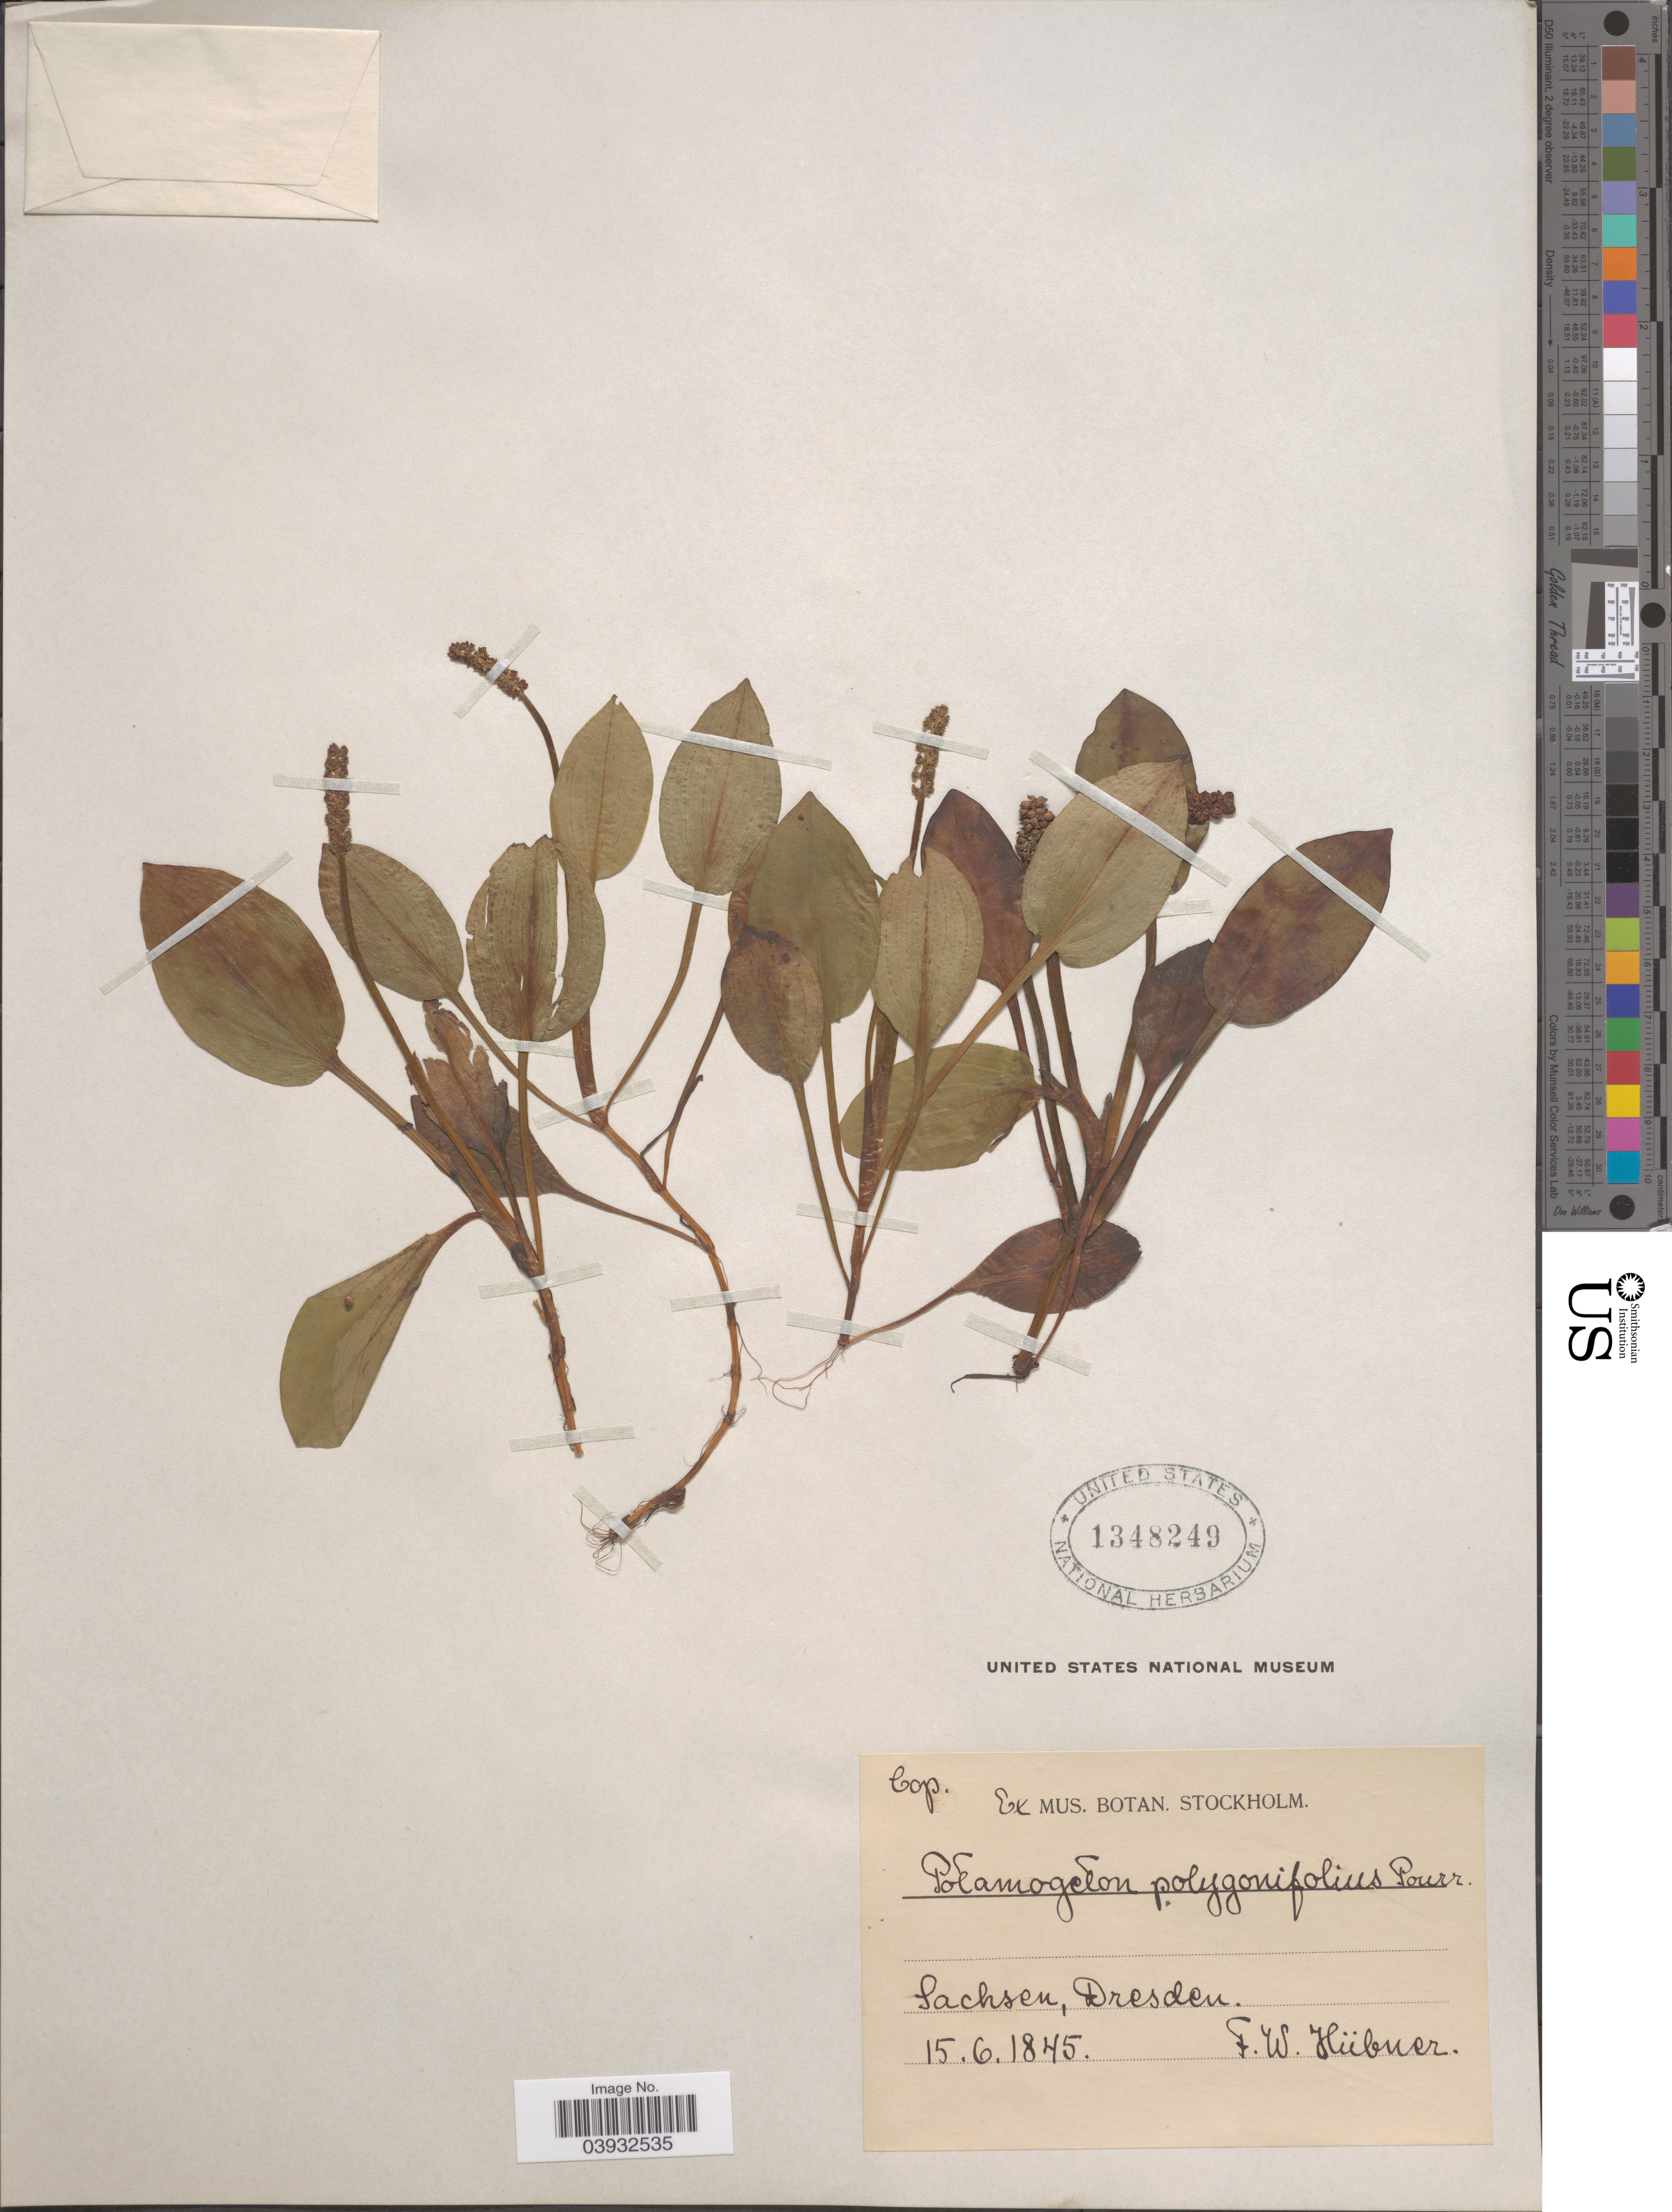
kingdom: Plantae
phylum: Tracheophyta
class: Liliopsida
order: Alismatales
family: Potamogetonaceae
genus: Potamogeton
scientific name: Potamogeton polygonifolius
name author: Pourr.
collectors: F. Hübner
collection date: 1845-06-15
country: Germany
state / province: Sachsen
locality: Dresden.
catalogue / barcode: US 1348249